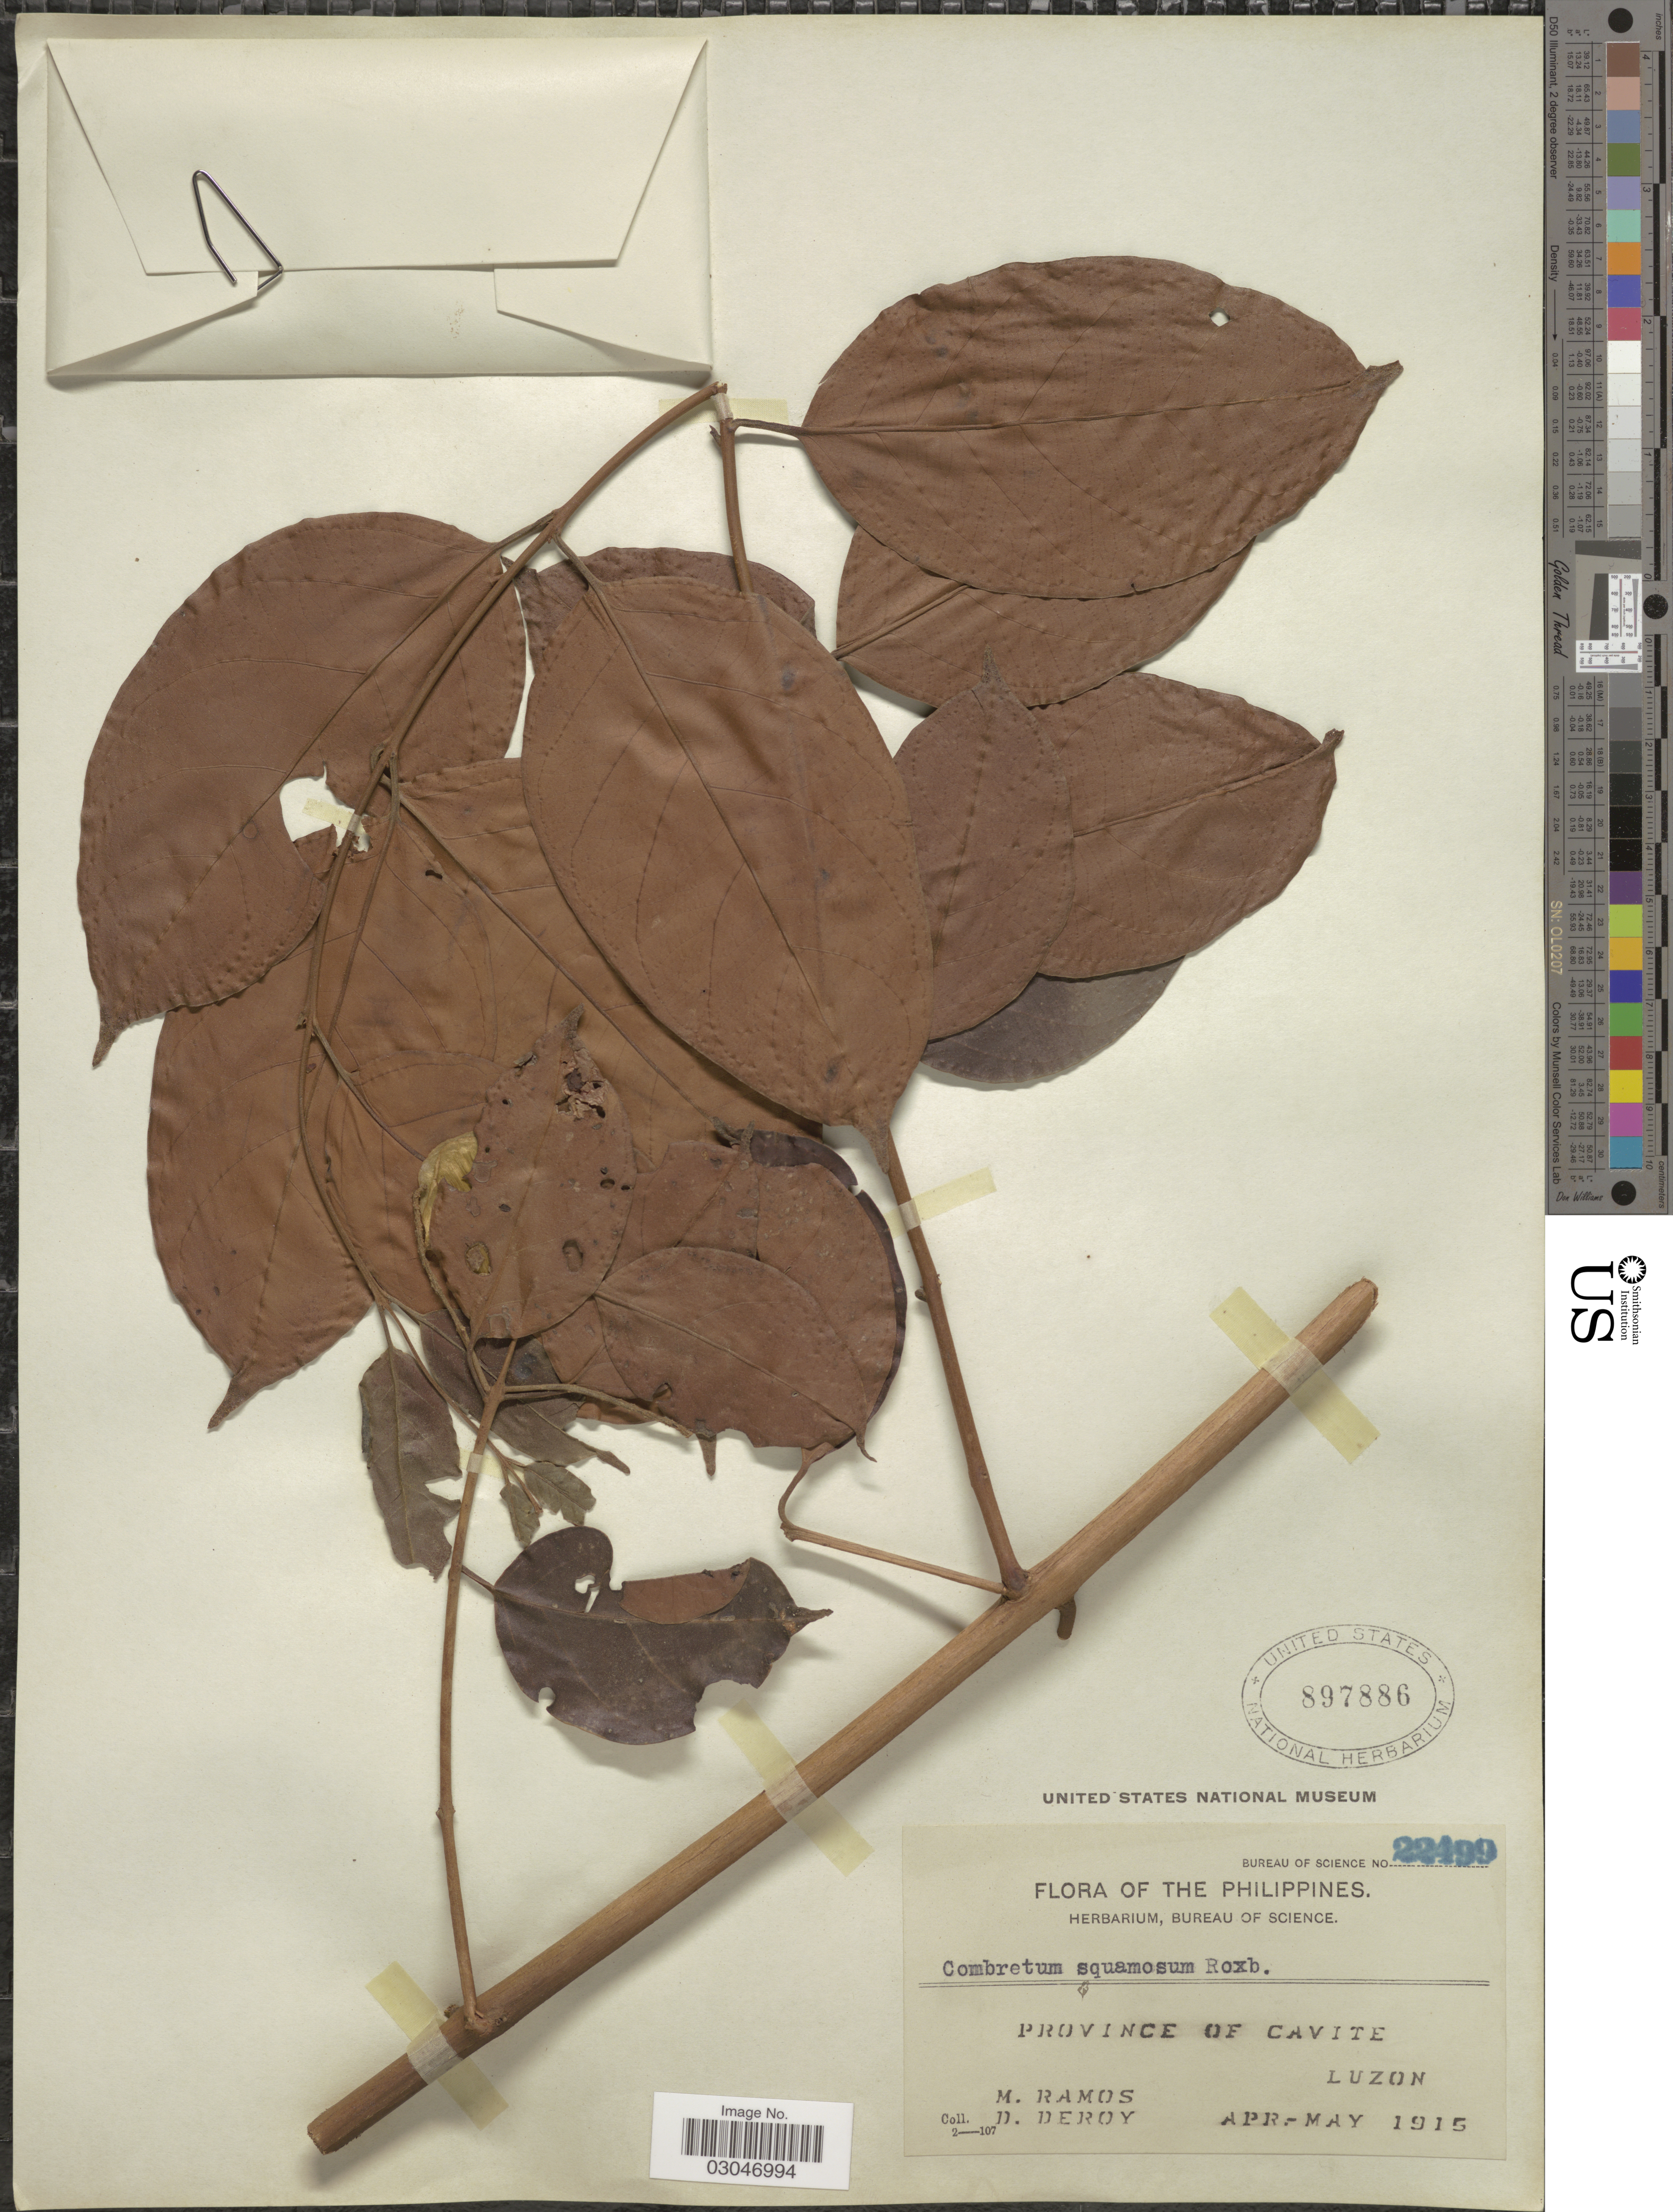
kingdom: Plantae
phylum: Tracheophyta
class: Magnoliopsida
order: Myrtales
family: Combretaceae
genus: Combretum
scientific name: Combretum squamosum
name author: Roxb.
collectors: M. Ramos & D. Deroy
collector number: Bureau of Science 22499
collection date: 1915-04/1915-05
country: Philippines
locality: Province of Cavite, Luzon.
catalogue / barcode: US 897886